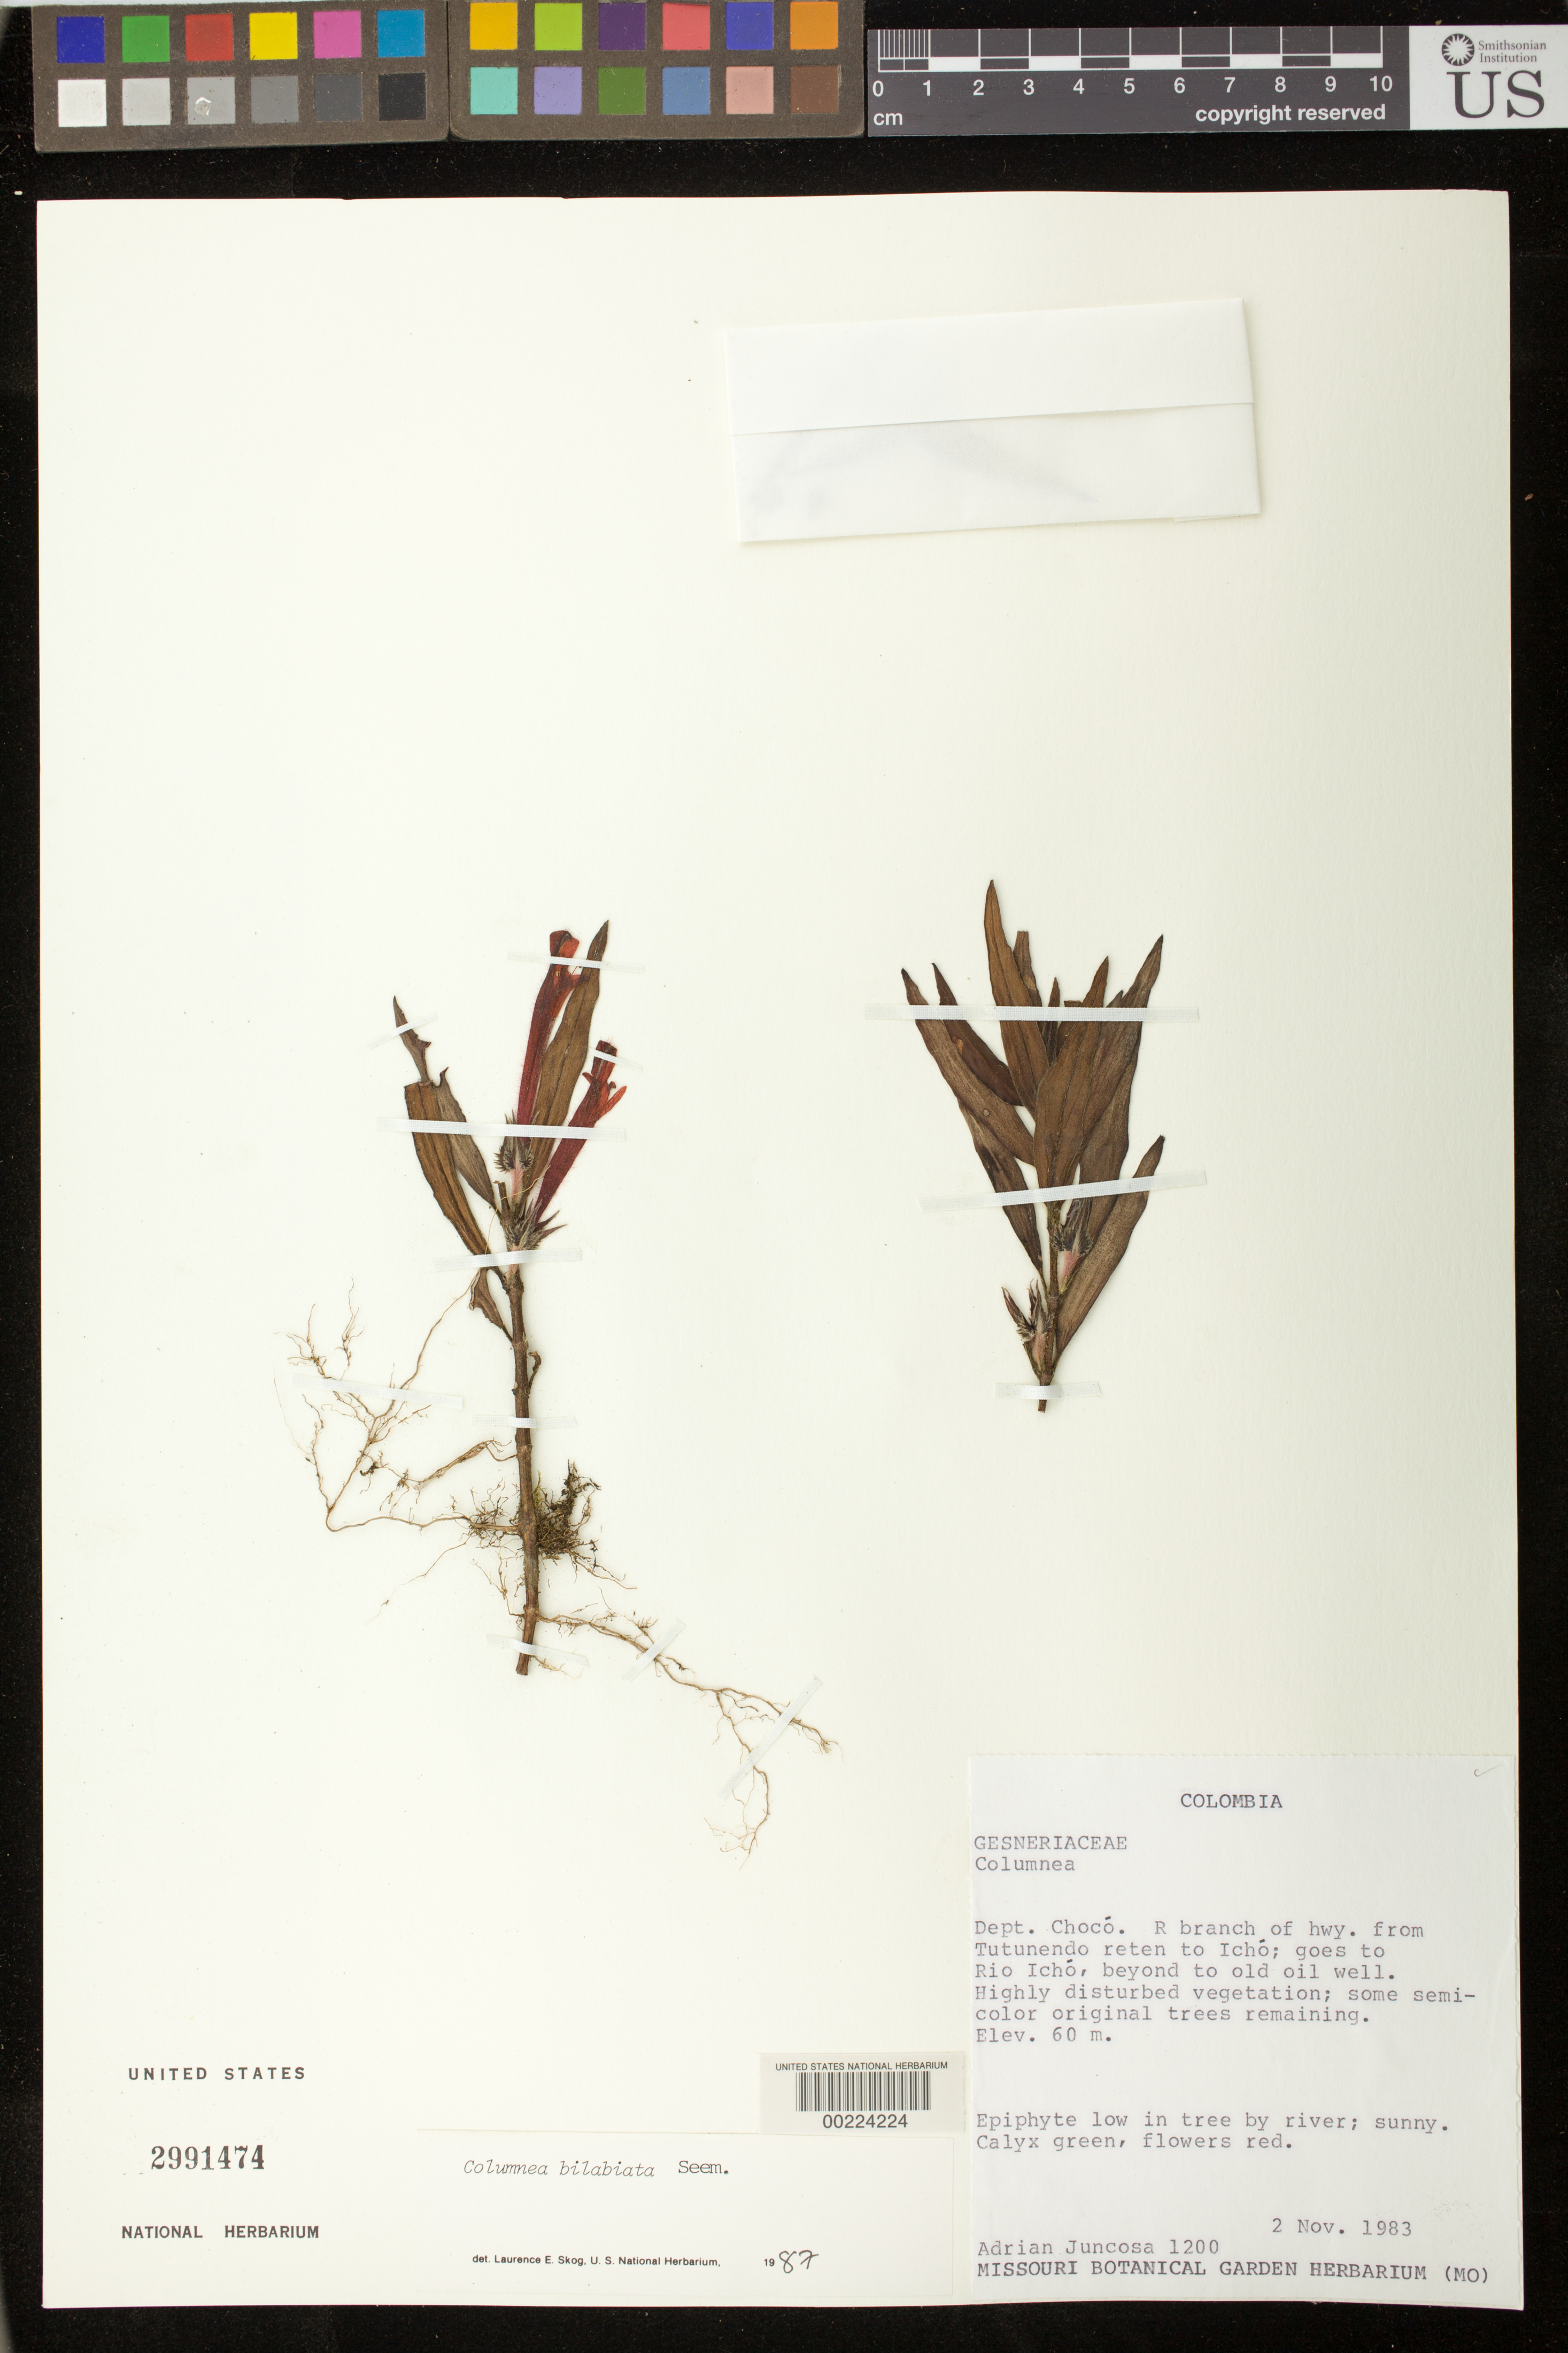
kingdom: Plantae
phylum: Tracheophyta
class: Magnoliopsida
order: Lamiales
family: Gesneriaceae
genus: Columnea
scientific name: Columnea bilabiata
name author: Seem.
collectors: A. Juncosa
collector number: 1200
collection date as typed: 02 Nov 1983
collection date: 1983-11-02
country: Colombia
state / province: Chocó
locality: R branch of hwy from Tutunendo Reten to Icho, goes to Rio Icho, beyond to old oil well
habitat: Highly disturbed vegetation, some semi-color original trees remaining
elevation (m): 60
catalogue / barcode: US 2991474